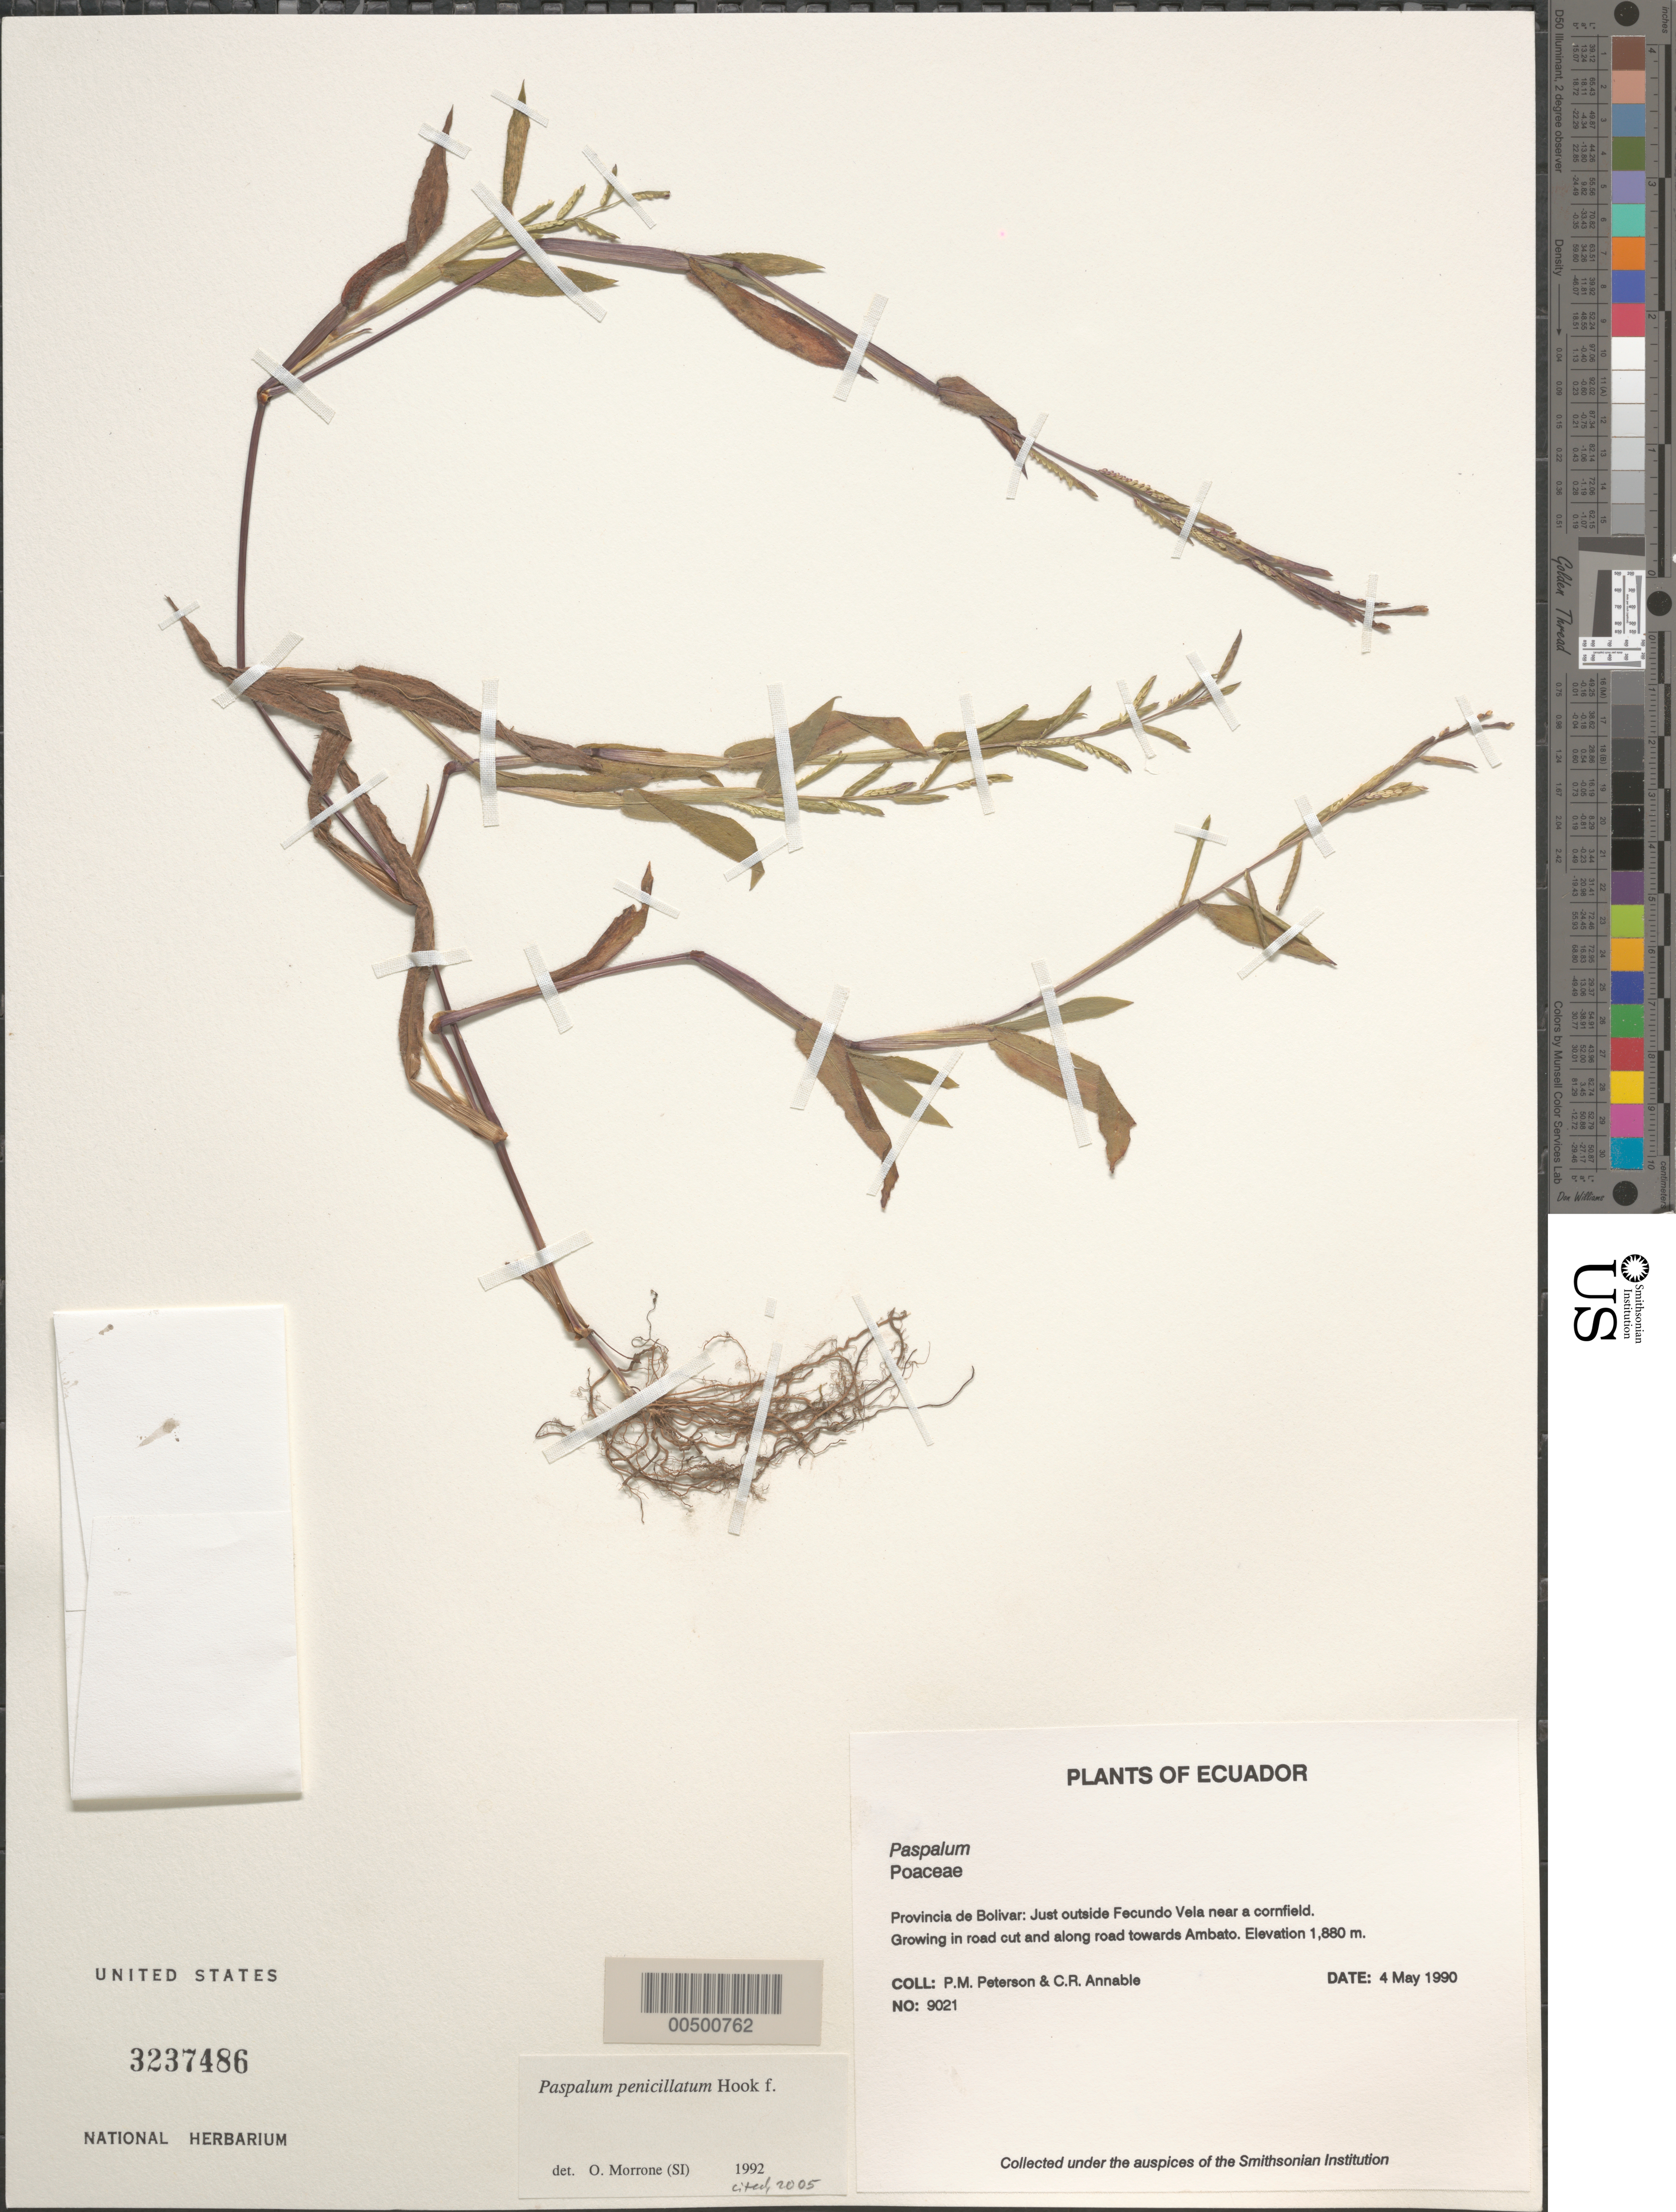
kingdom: Plantae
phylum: Tracheophyta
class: Liliopsida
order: Poales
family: Poaceae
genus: Paspalum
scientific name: Paspalum penicillatum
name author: Hook. f.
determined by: Morrone, O. N., (SI), Instituto de Botánica Darwinion (Argentina)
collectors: P. M. Peterson & C. R. Annable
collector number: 09021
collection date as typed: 04 May 1990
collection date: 1990-05-04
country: Ecuador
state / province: Bolívar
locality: Just outside Fecundo Vela near a cornfield.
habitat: Growing in road cut and along road towards Ambato.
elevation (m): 1880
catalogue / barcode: US 3237486